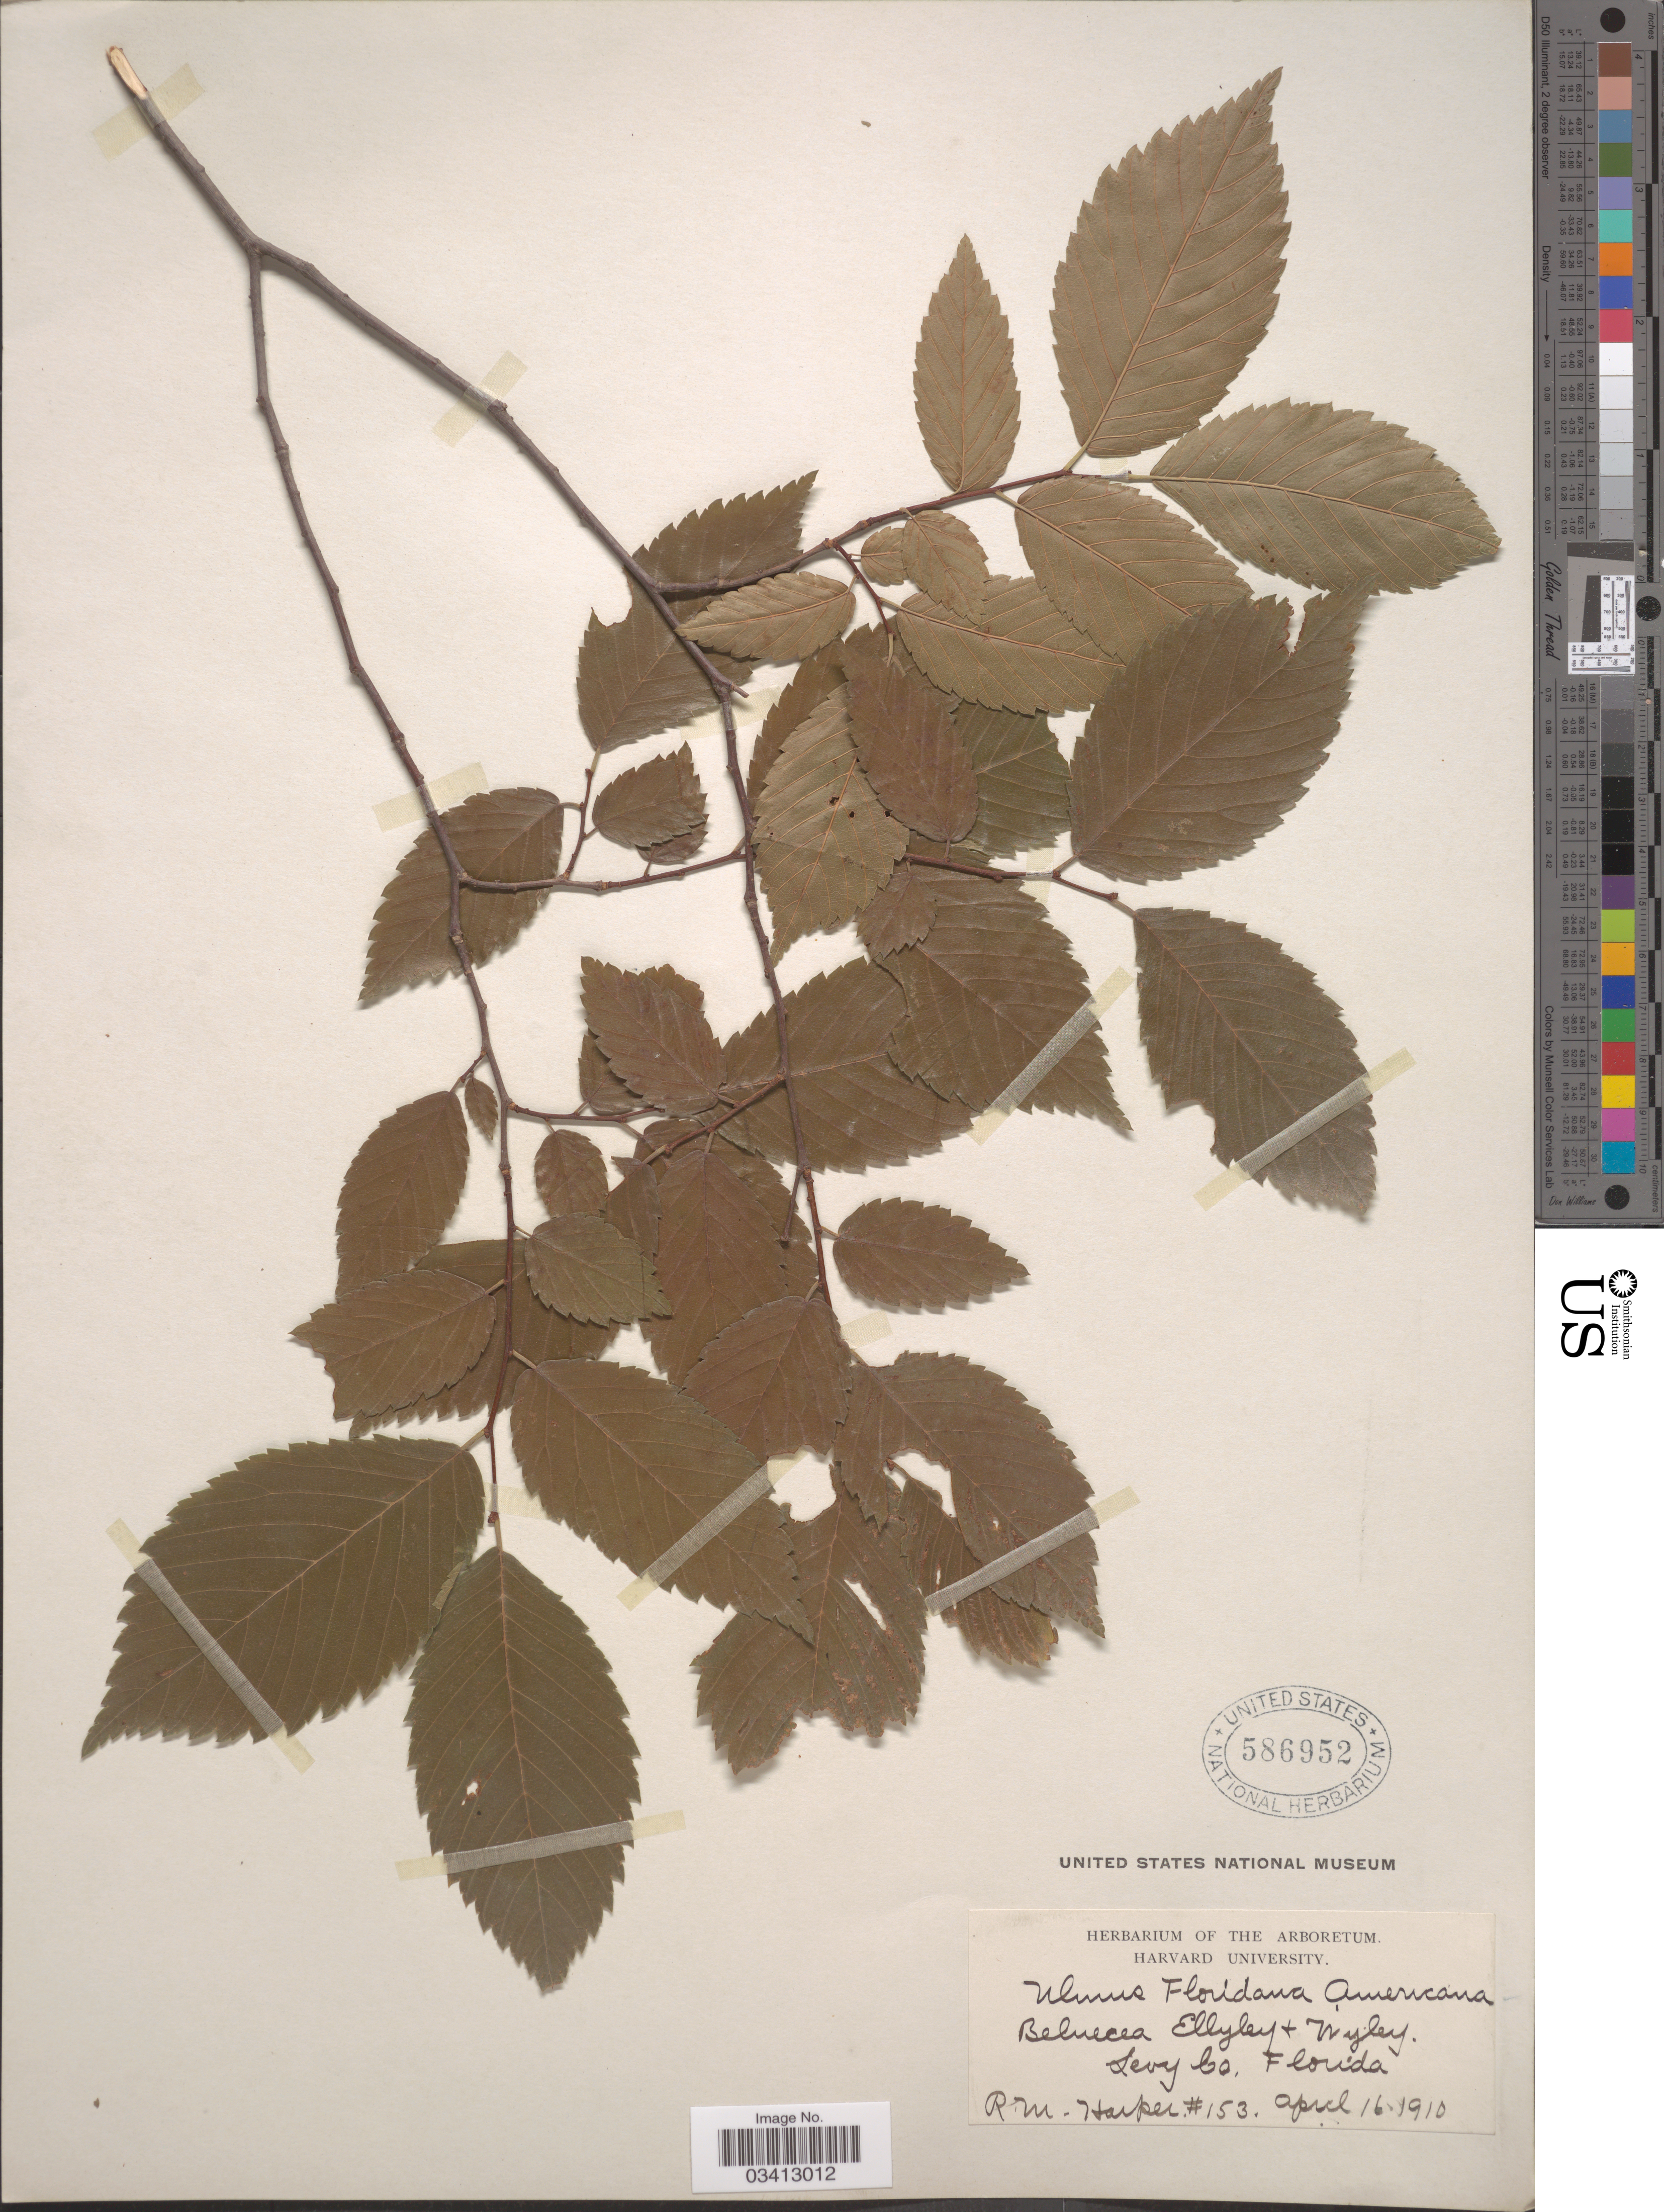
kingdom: Plantae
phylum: Tracheophyta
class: Magnoliopsida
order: Rosales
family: Ulmaceae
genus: Ulmus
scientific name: Ulmus americana var. floridana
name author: (Chapm.) Little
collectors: R. Harper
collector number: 153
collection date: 1910-04-16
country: United States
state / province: Florida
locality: Levy Co.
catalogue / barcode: US 586952